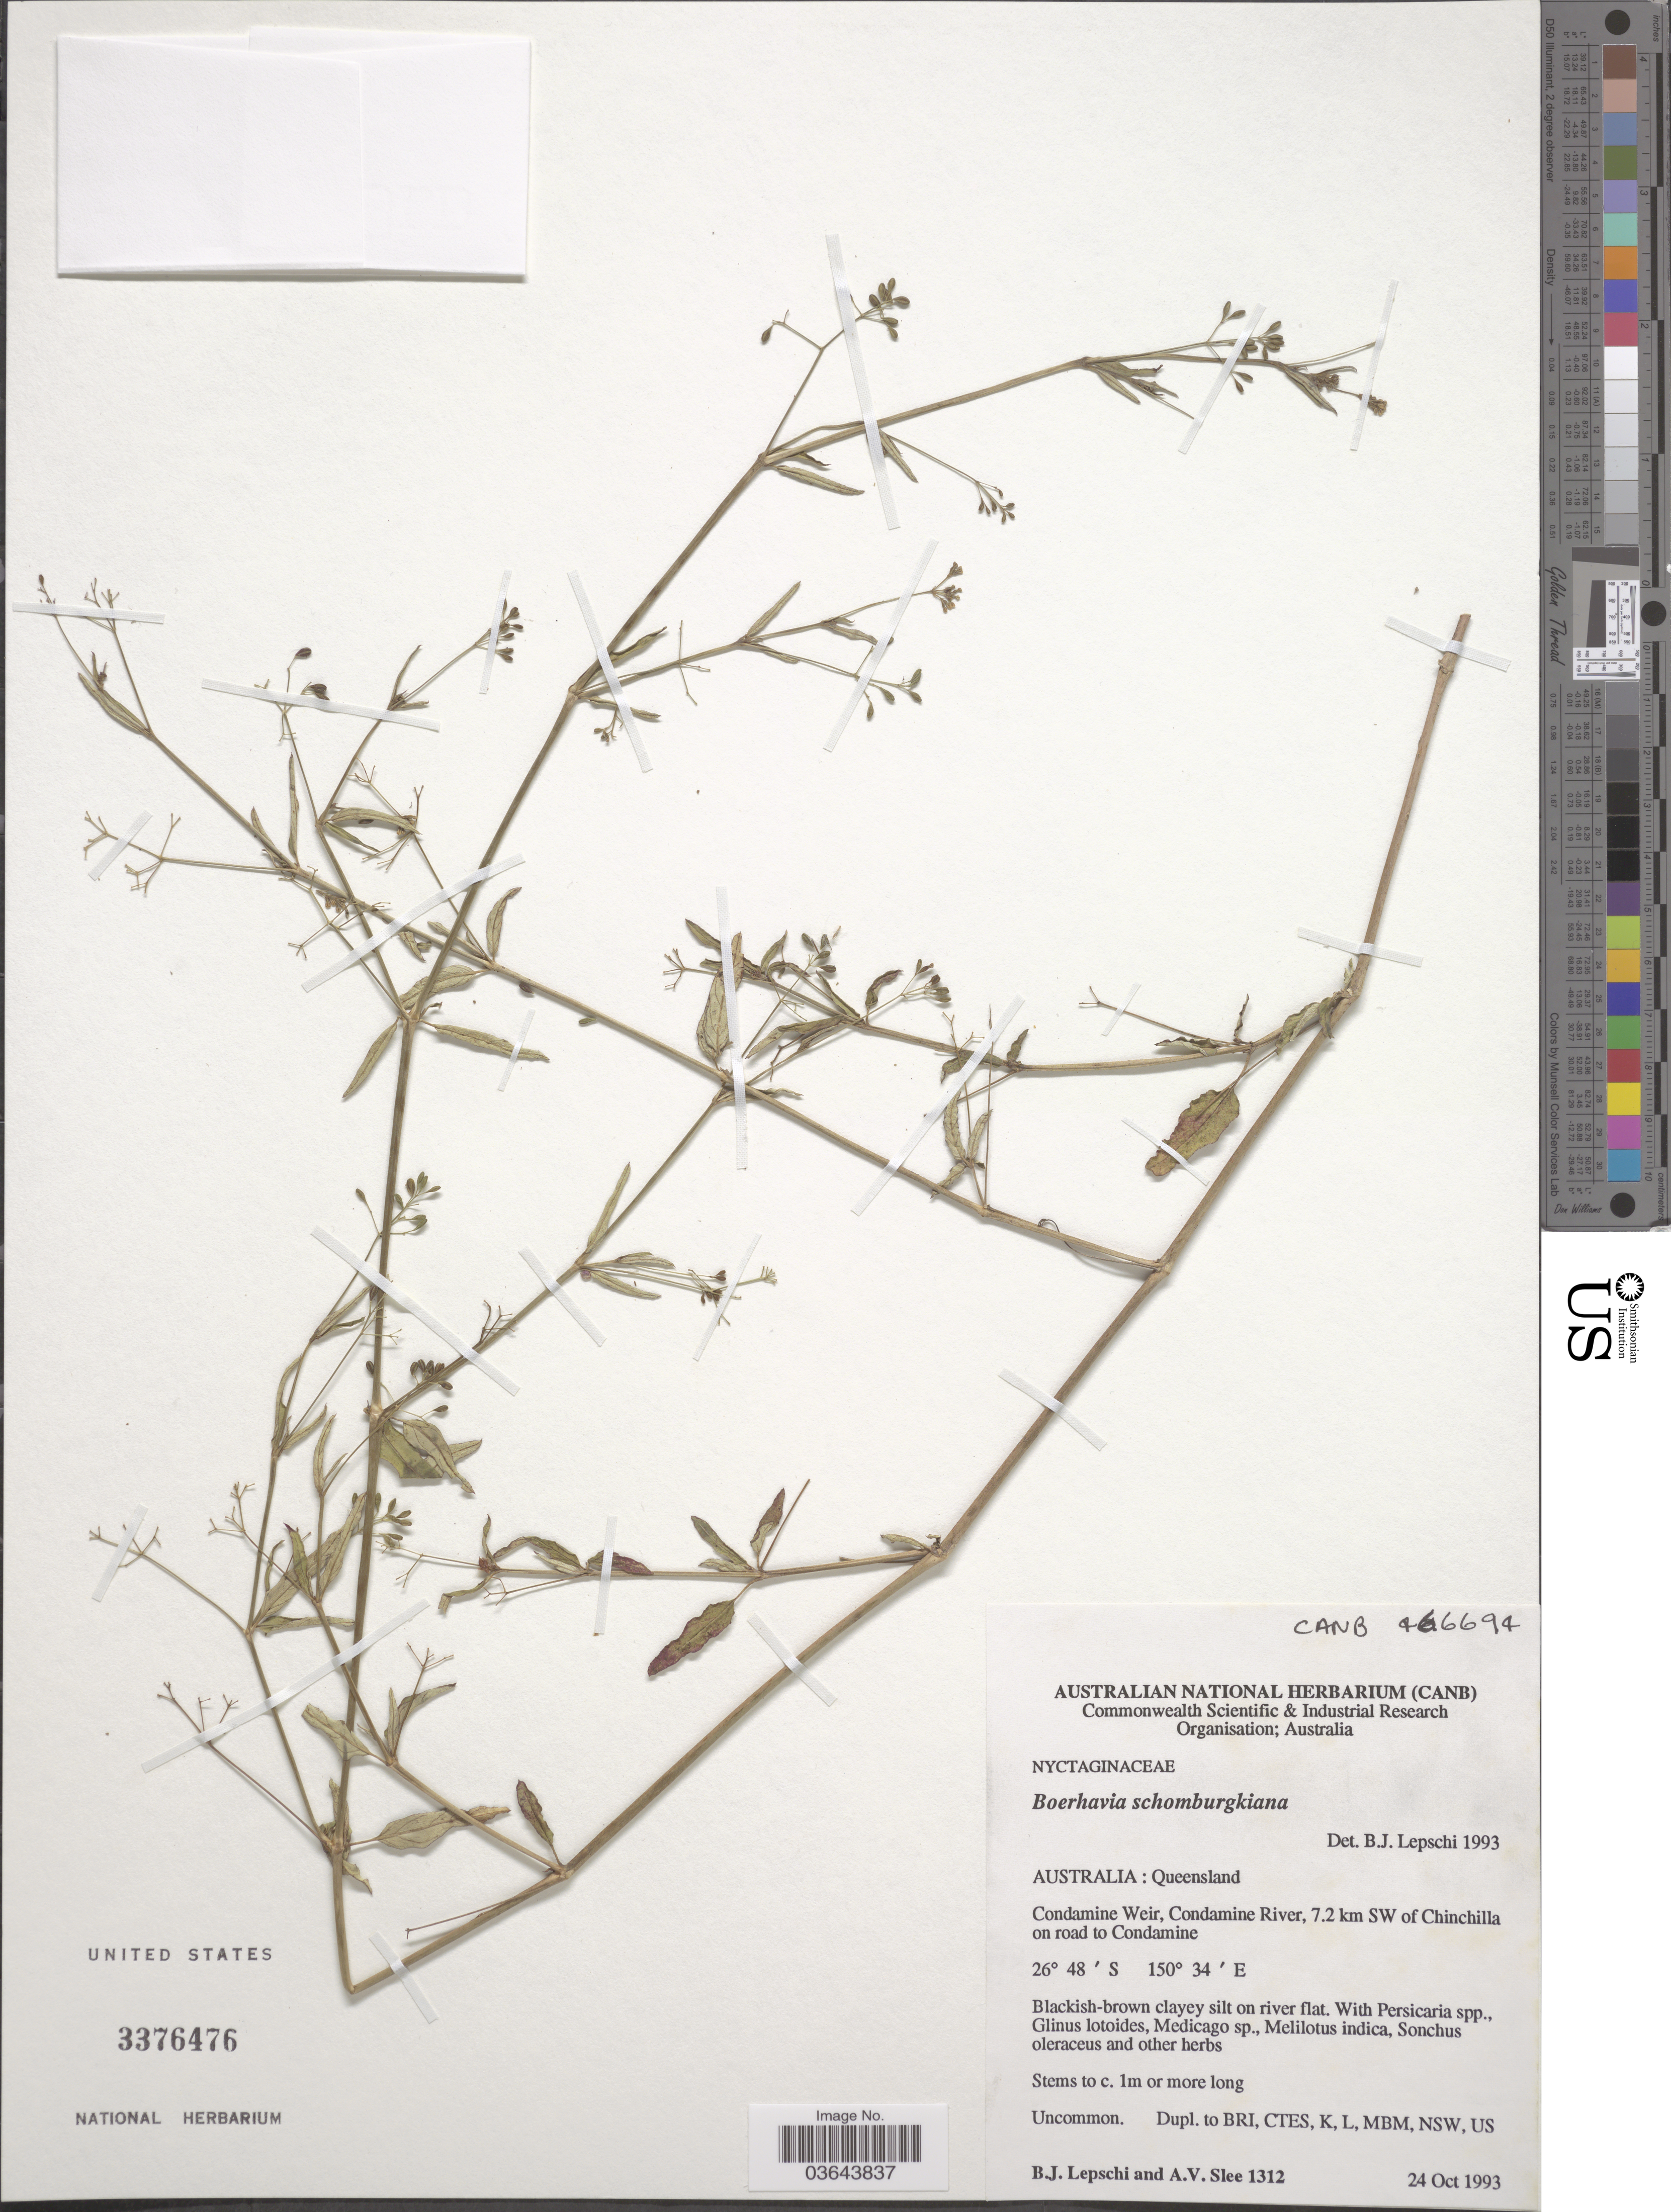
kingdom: Plantae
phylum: Tracheophyta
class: Magnoliopsida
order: Caryophyllales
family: Nyctaginaceae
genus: Boerhavia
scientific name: Boerhavia schomburgkiana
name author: Oliv.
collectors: B. Lepschi & A. Slee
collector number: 1312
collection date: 1993-10-24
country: Australia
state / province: Queensland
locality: Condamine Weir, Condamine River, 7.2 km SW of Chinchilla on road to Condamine.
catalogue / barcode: US 3376476